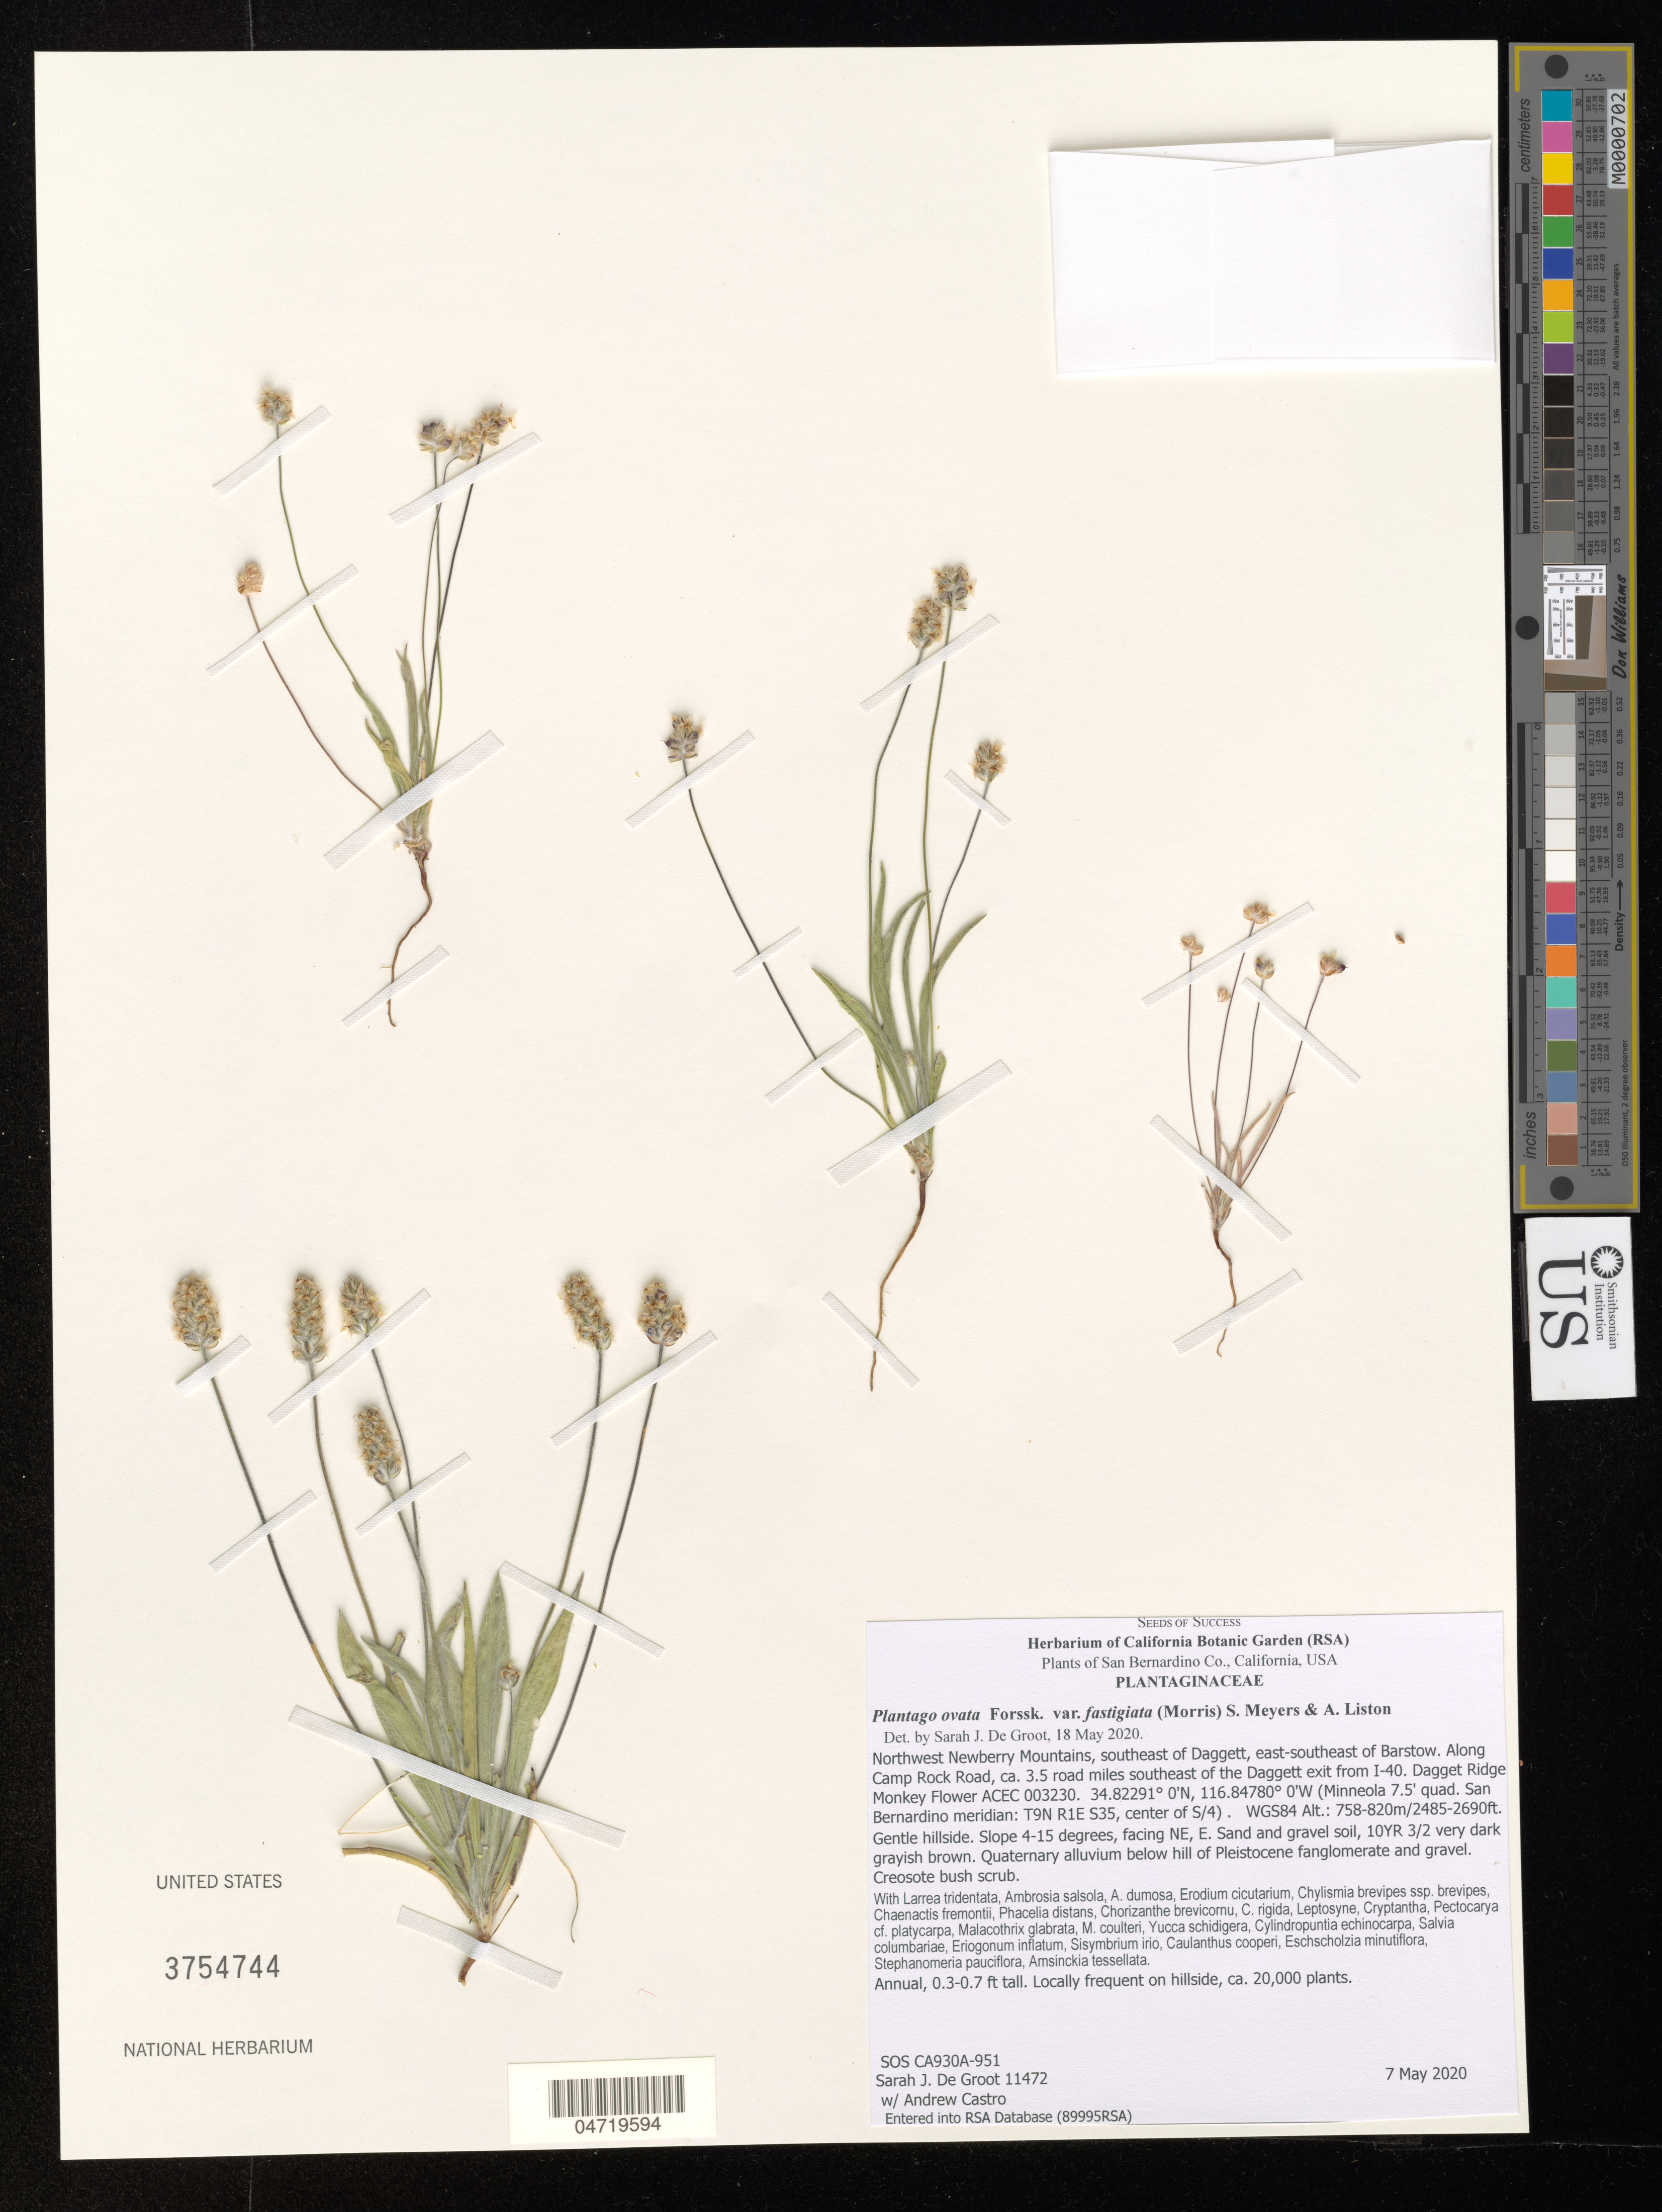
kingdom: Plantae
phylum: Tracheophyta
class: Magnoliopsida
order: Lamiales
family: Plantaginaceae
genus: Plantago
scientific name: Plantago ovata var. fastigiata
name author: (E. Morris) Meyers & Liston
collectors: S. De Groot & A. Castro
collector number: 11472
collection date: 2020-05-07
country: United States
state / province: California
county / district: San Bernardino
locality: San Bernardino Co. Northwest Newberry Mountains, southeast of Daggett, east-southeast of Barstow. Along Camp Rock Road, ca. 3.5 road miles southeast of the Daggett exit from I-40. Daggett Ridge Monkey Flower ACEC 003230. (Minneola 7.5' quad. San Bernardino meridian: T9N R1E S35, center of S/4). WGS84.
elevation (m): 758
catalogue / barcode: US 3754744